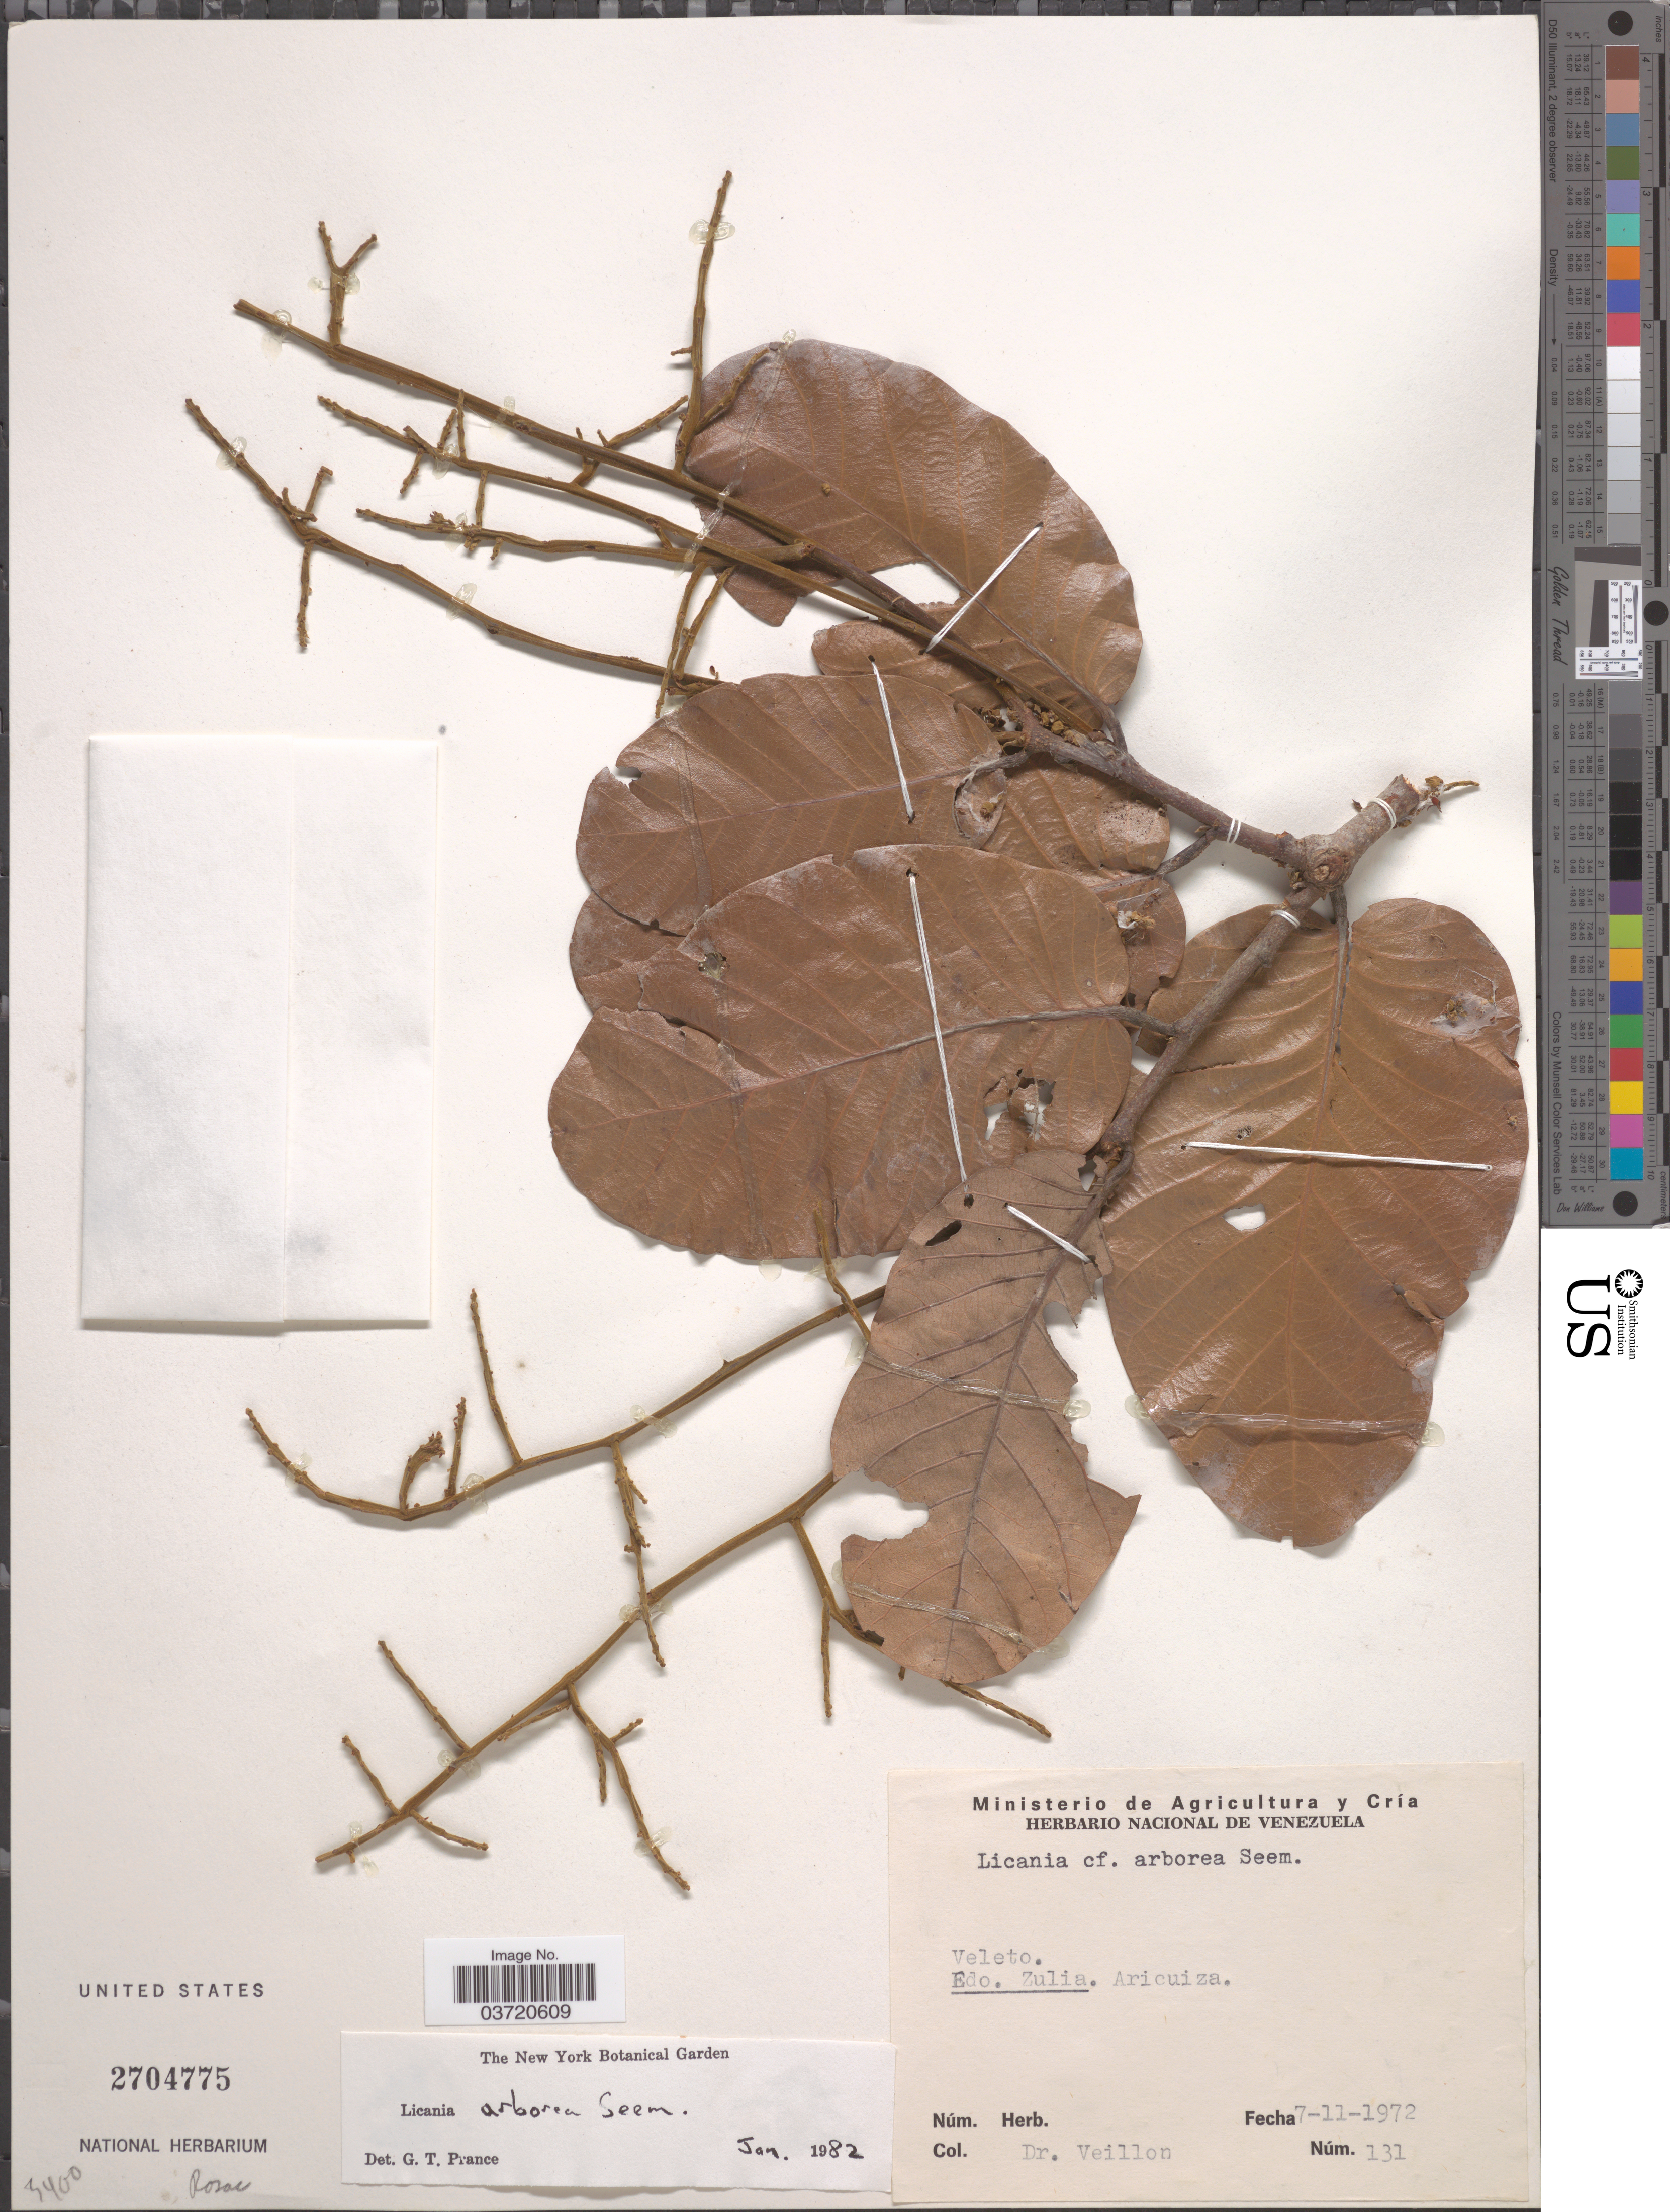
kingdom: Plantae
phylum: Tracheophyta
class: Magnoliopsida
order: Malpighiales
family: Chrysobalanaceae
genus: Microdesmia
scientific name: Microdesmia arborea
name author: (Seem.) Sothers & Prance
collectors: -. Veillon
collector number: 131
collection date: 1972-11-07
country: Venezuela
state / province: Zulia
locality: Aricuiza.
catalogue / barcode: US 2704775